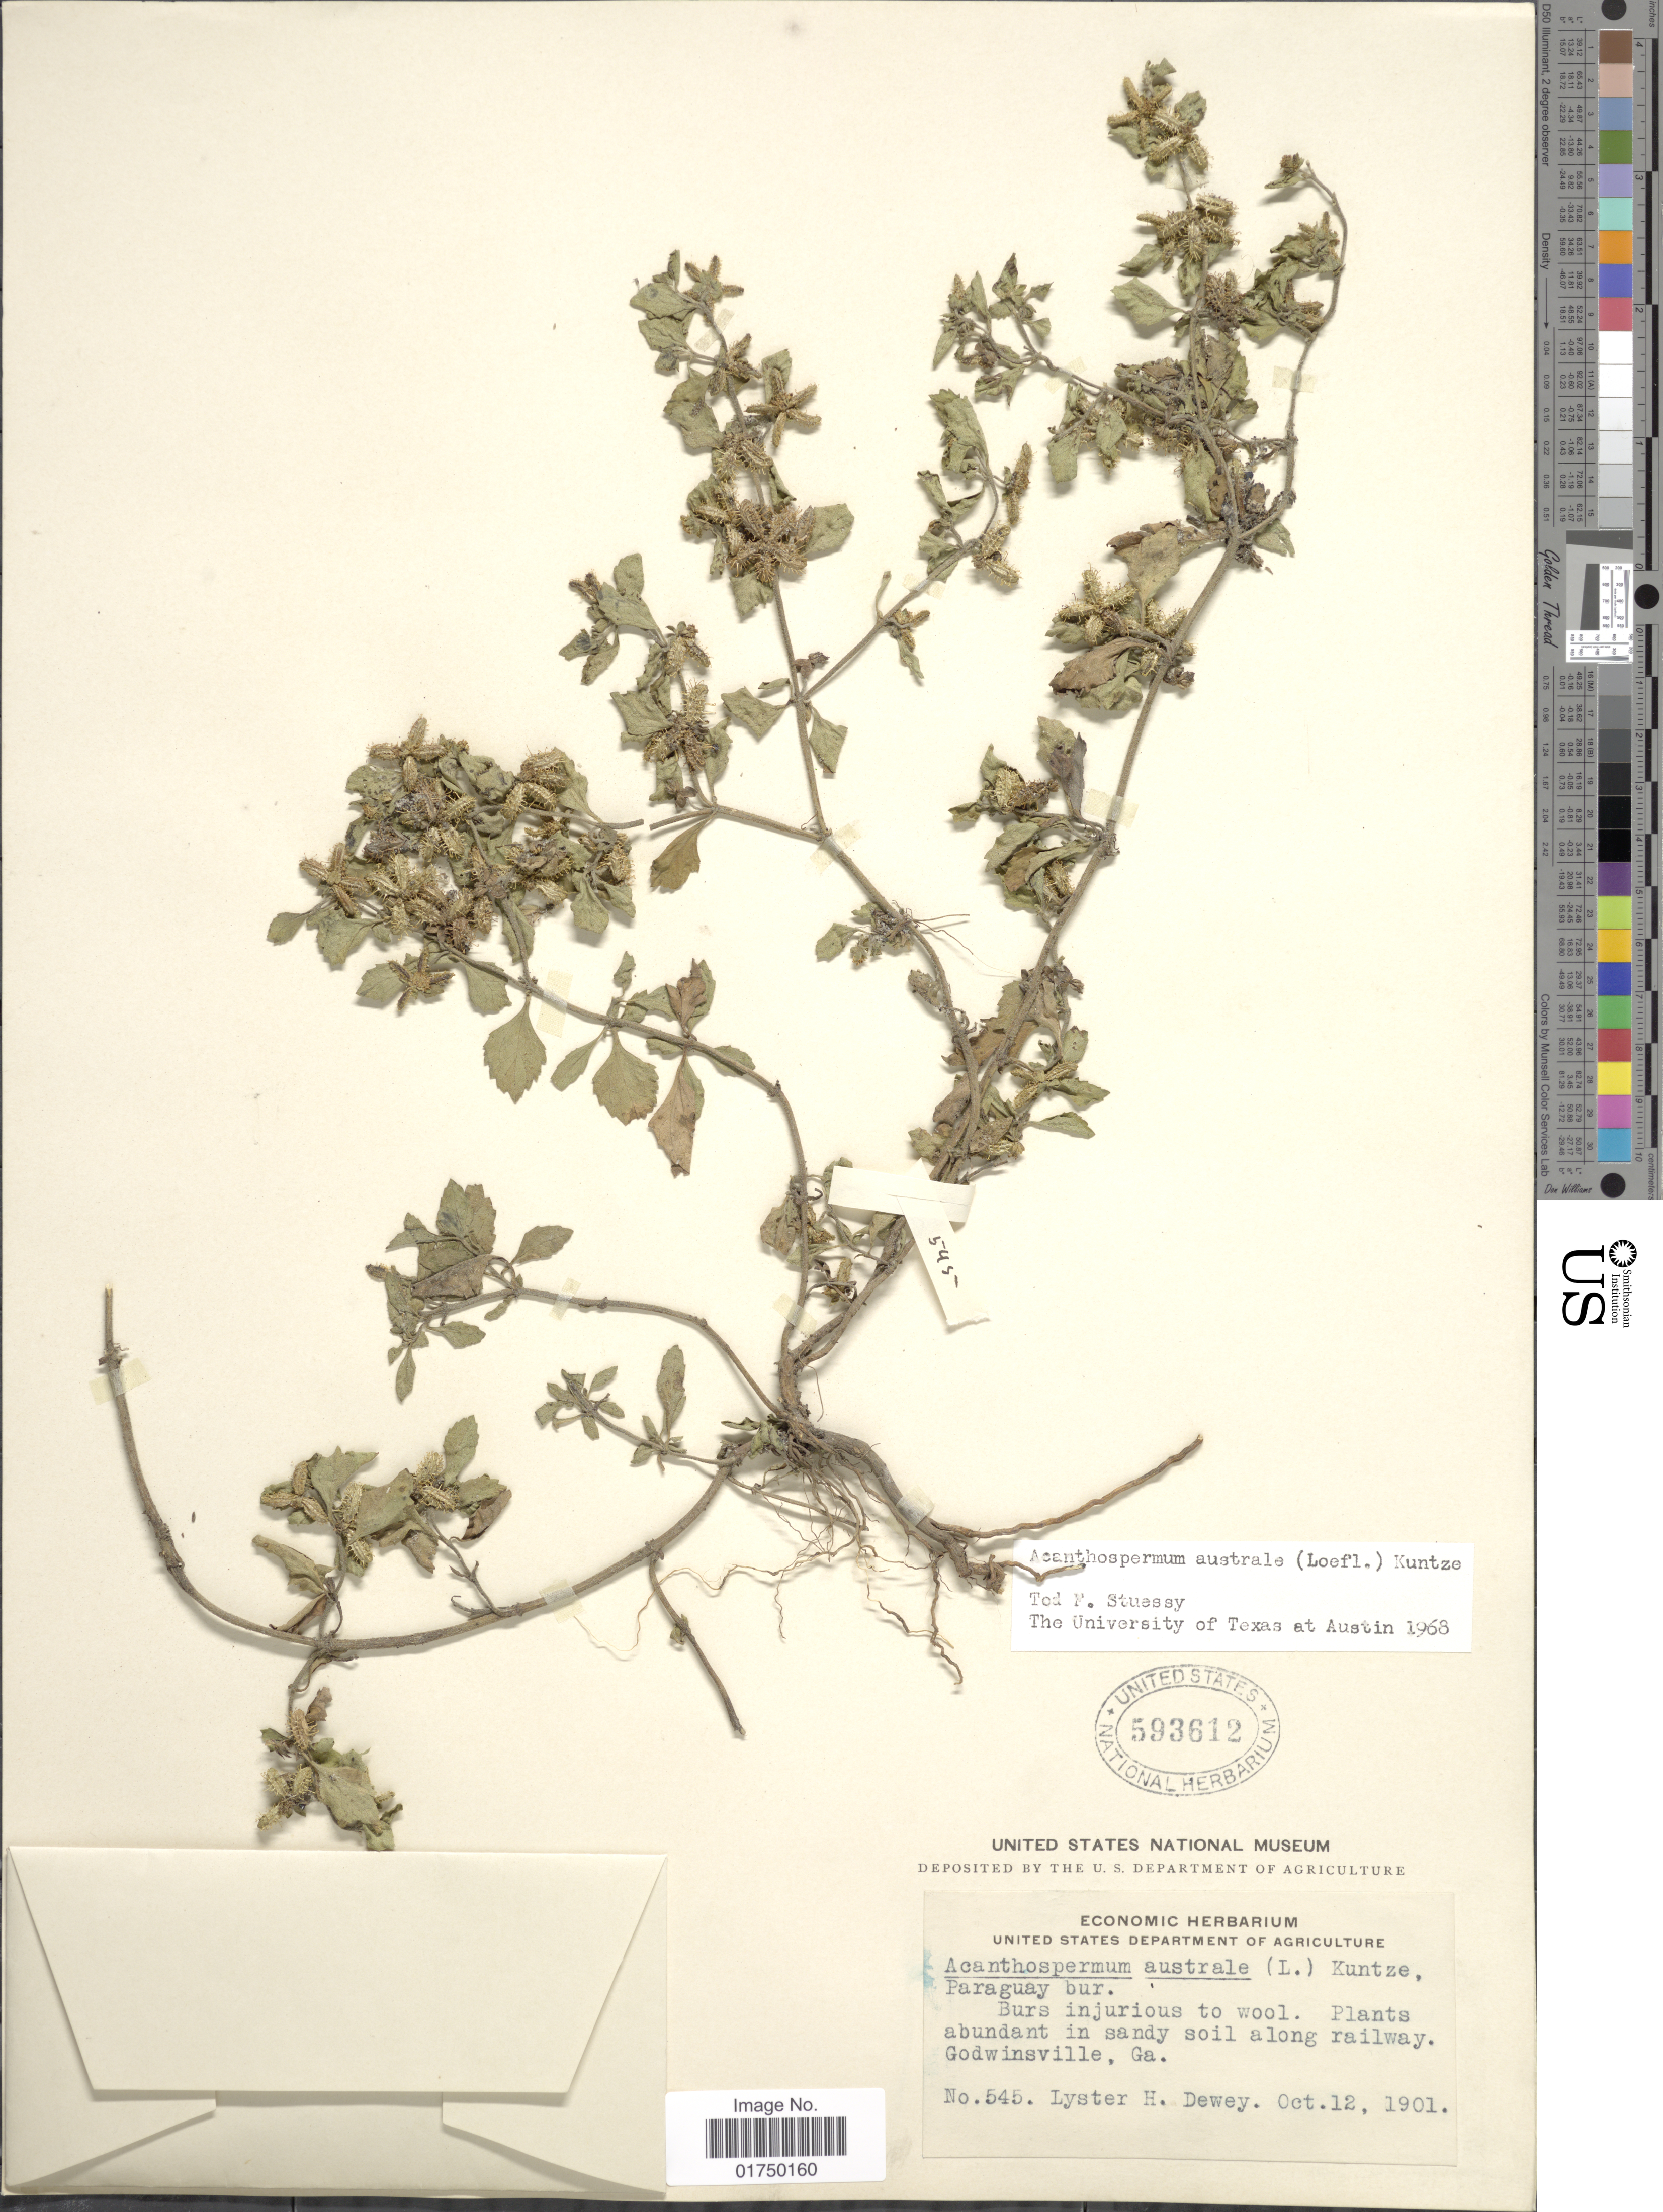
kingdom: Plantae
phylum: Tracheophyta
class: Magnoliopsida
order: Asterales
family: Asteraceae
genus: Acanthospermum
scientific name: Acanthospermum australe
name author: (Loefl.) Kuntze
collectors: L. H. Dewey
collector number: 545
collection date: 1901-10-12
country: United States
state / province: Georgia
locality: Godwinsville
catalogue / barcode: US 593612